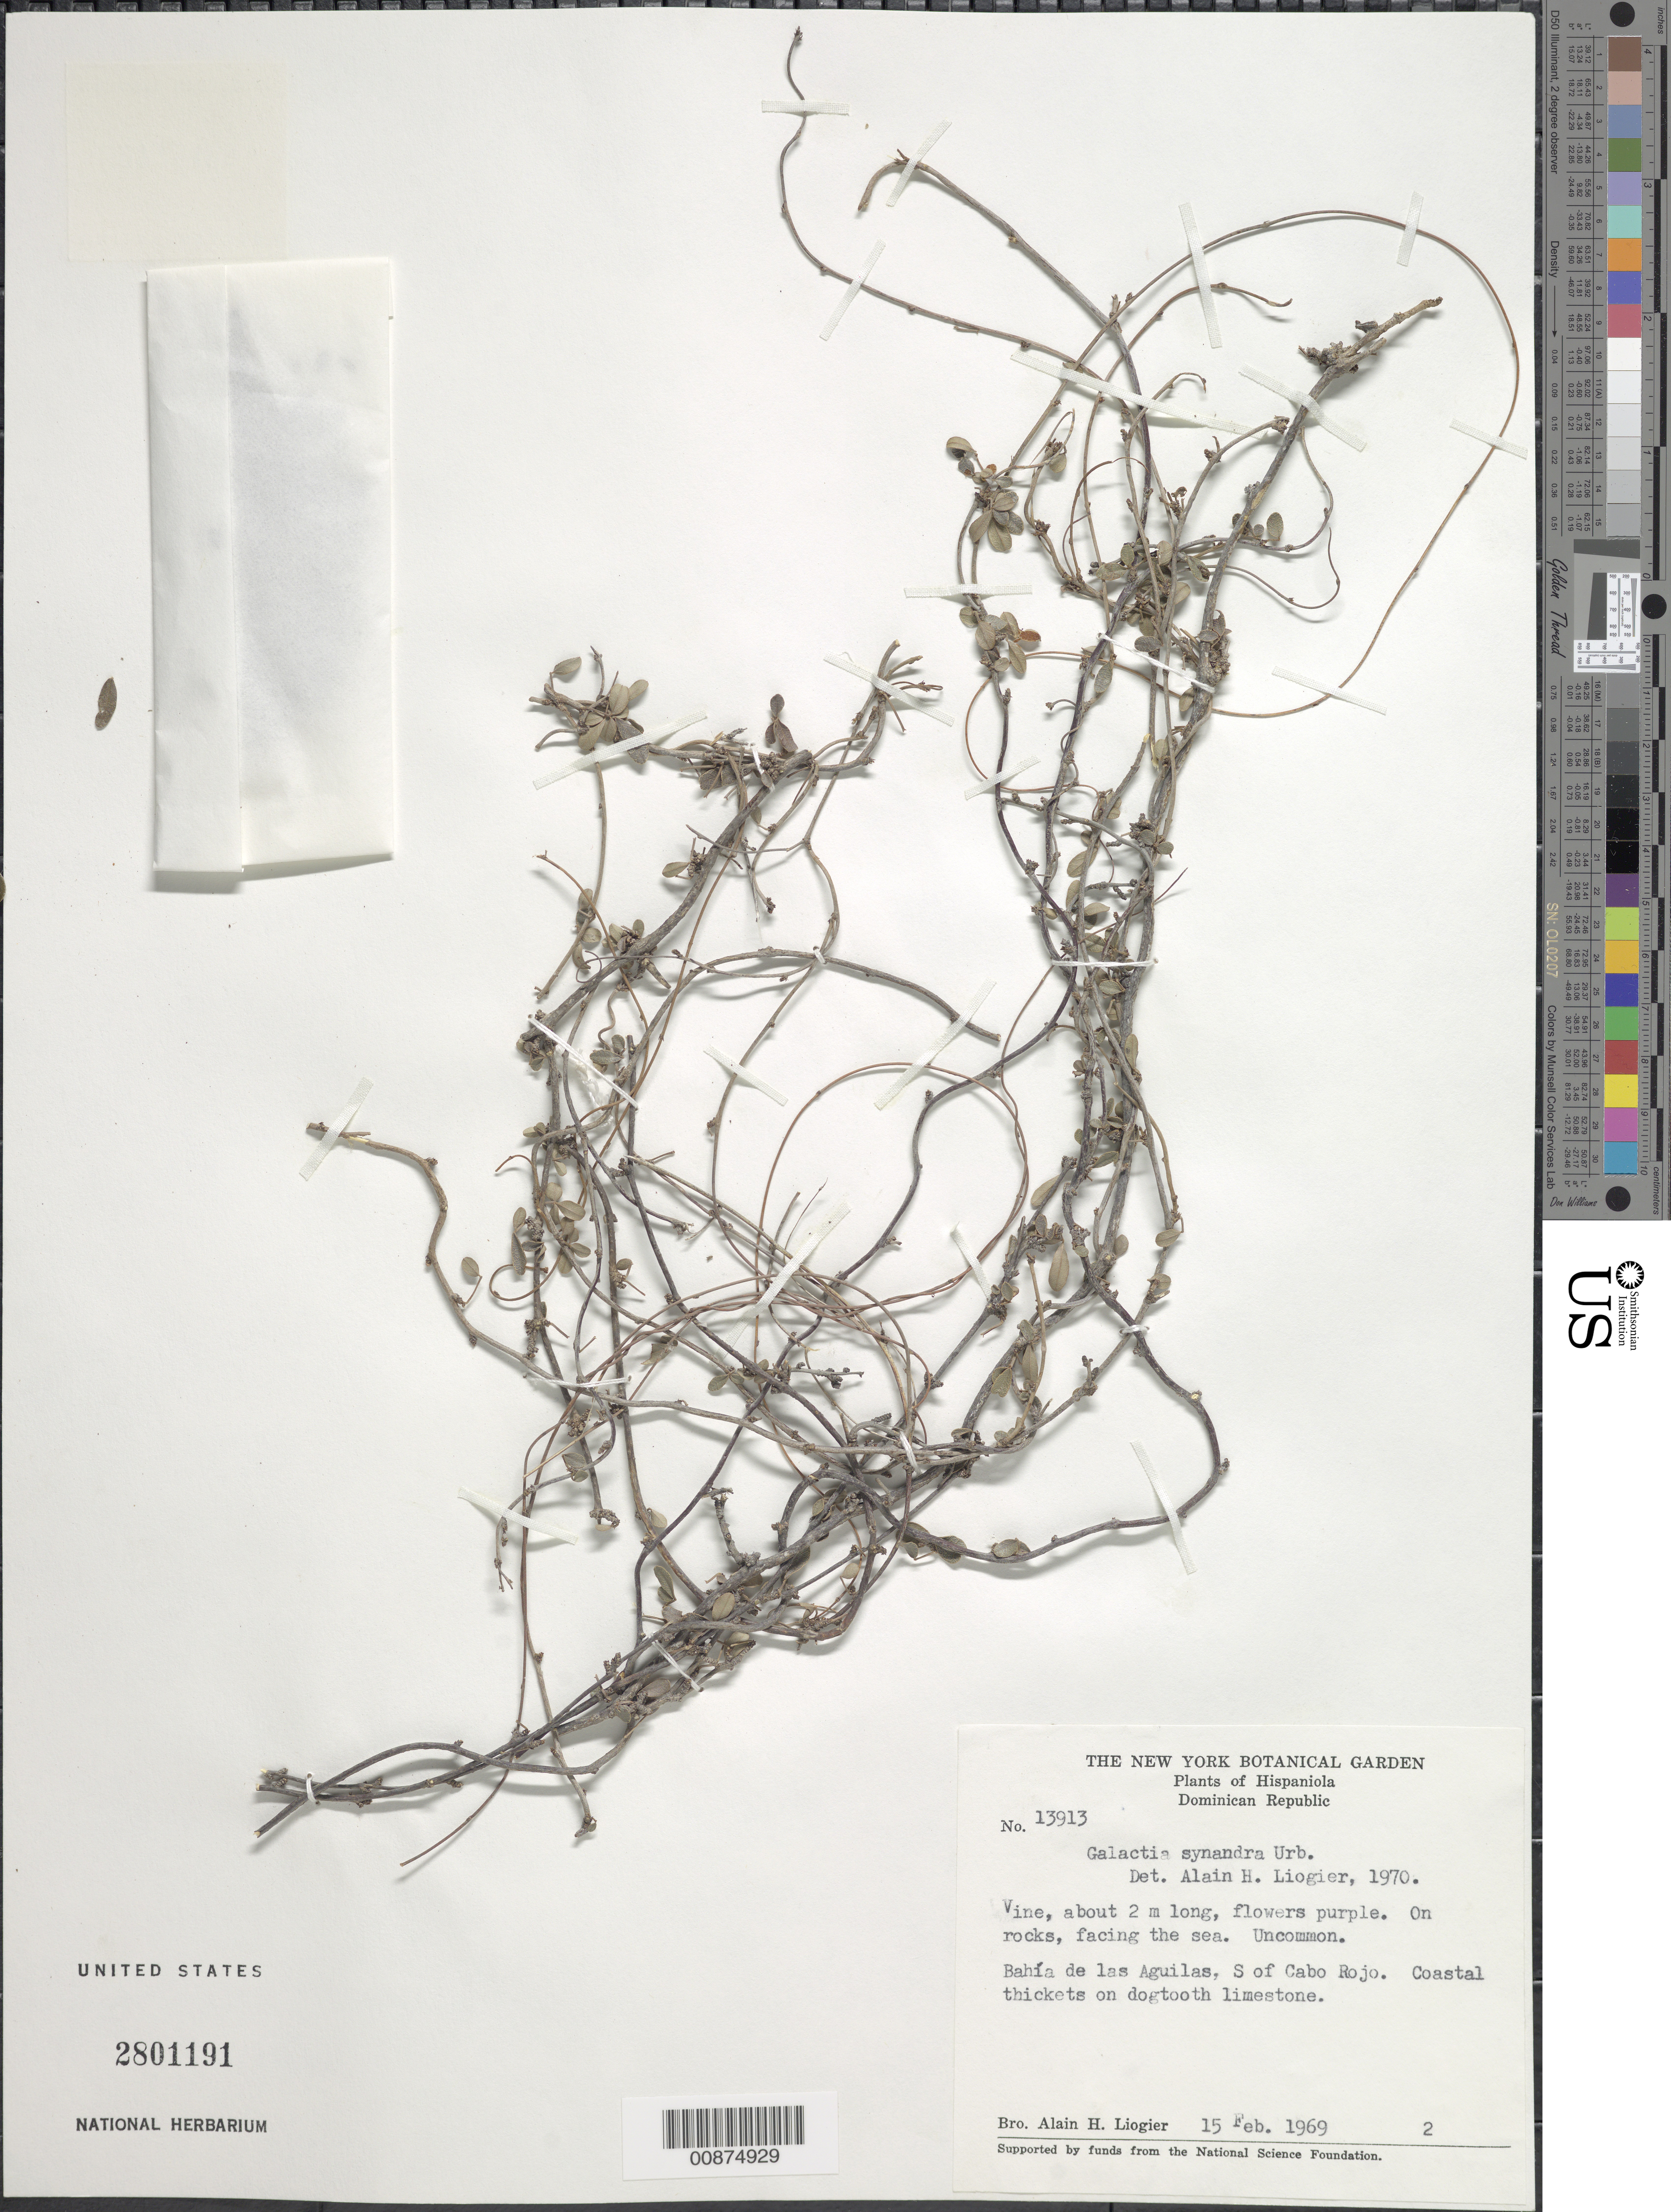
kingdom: Plantae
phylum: Tracheophyta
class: Magnoliopsida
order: Fabales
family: Fabaceae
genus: Galactia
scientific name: Galactia synandra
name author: Urb.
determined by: Liogier, Alain H.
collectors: A. H. Liogier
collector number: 13913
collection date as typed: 15 Feb 1969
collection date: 1969-02-15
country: Dominican Republic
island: Hispaniola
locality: Bahía de las Aguilas, S of cabo Rojo.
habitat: On rocks, facing the sea. Coastal thickets on dogtooth limestone.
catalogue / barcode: US 2801191